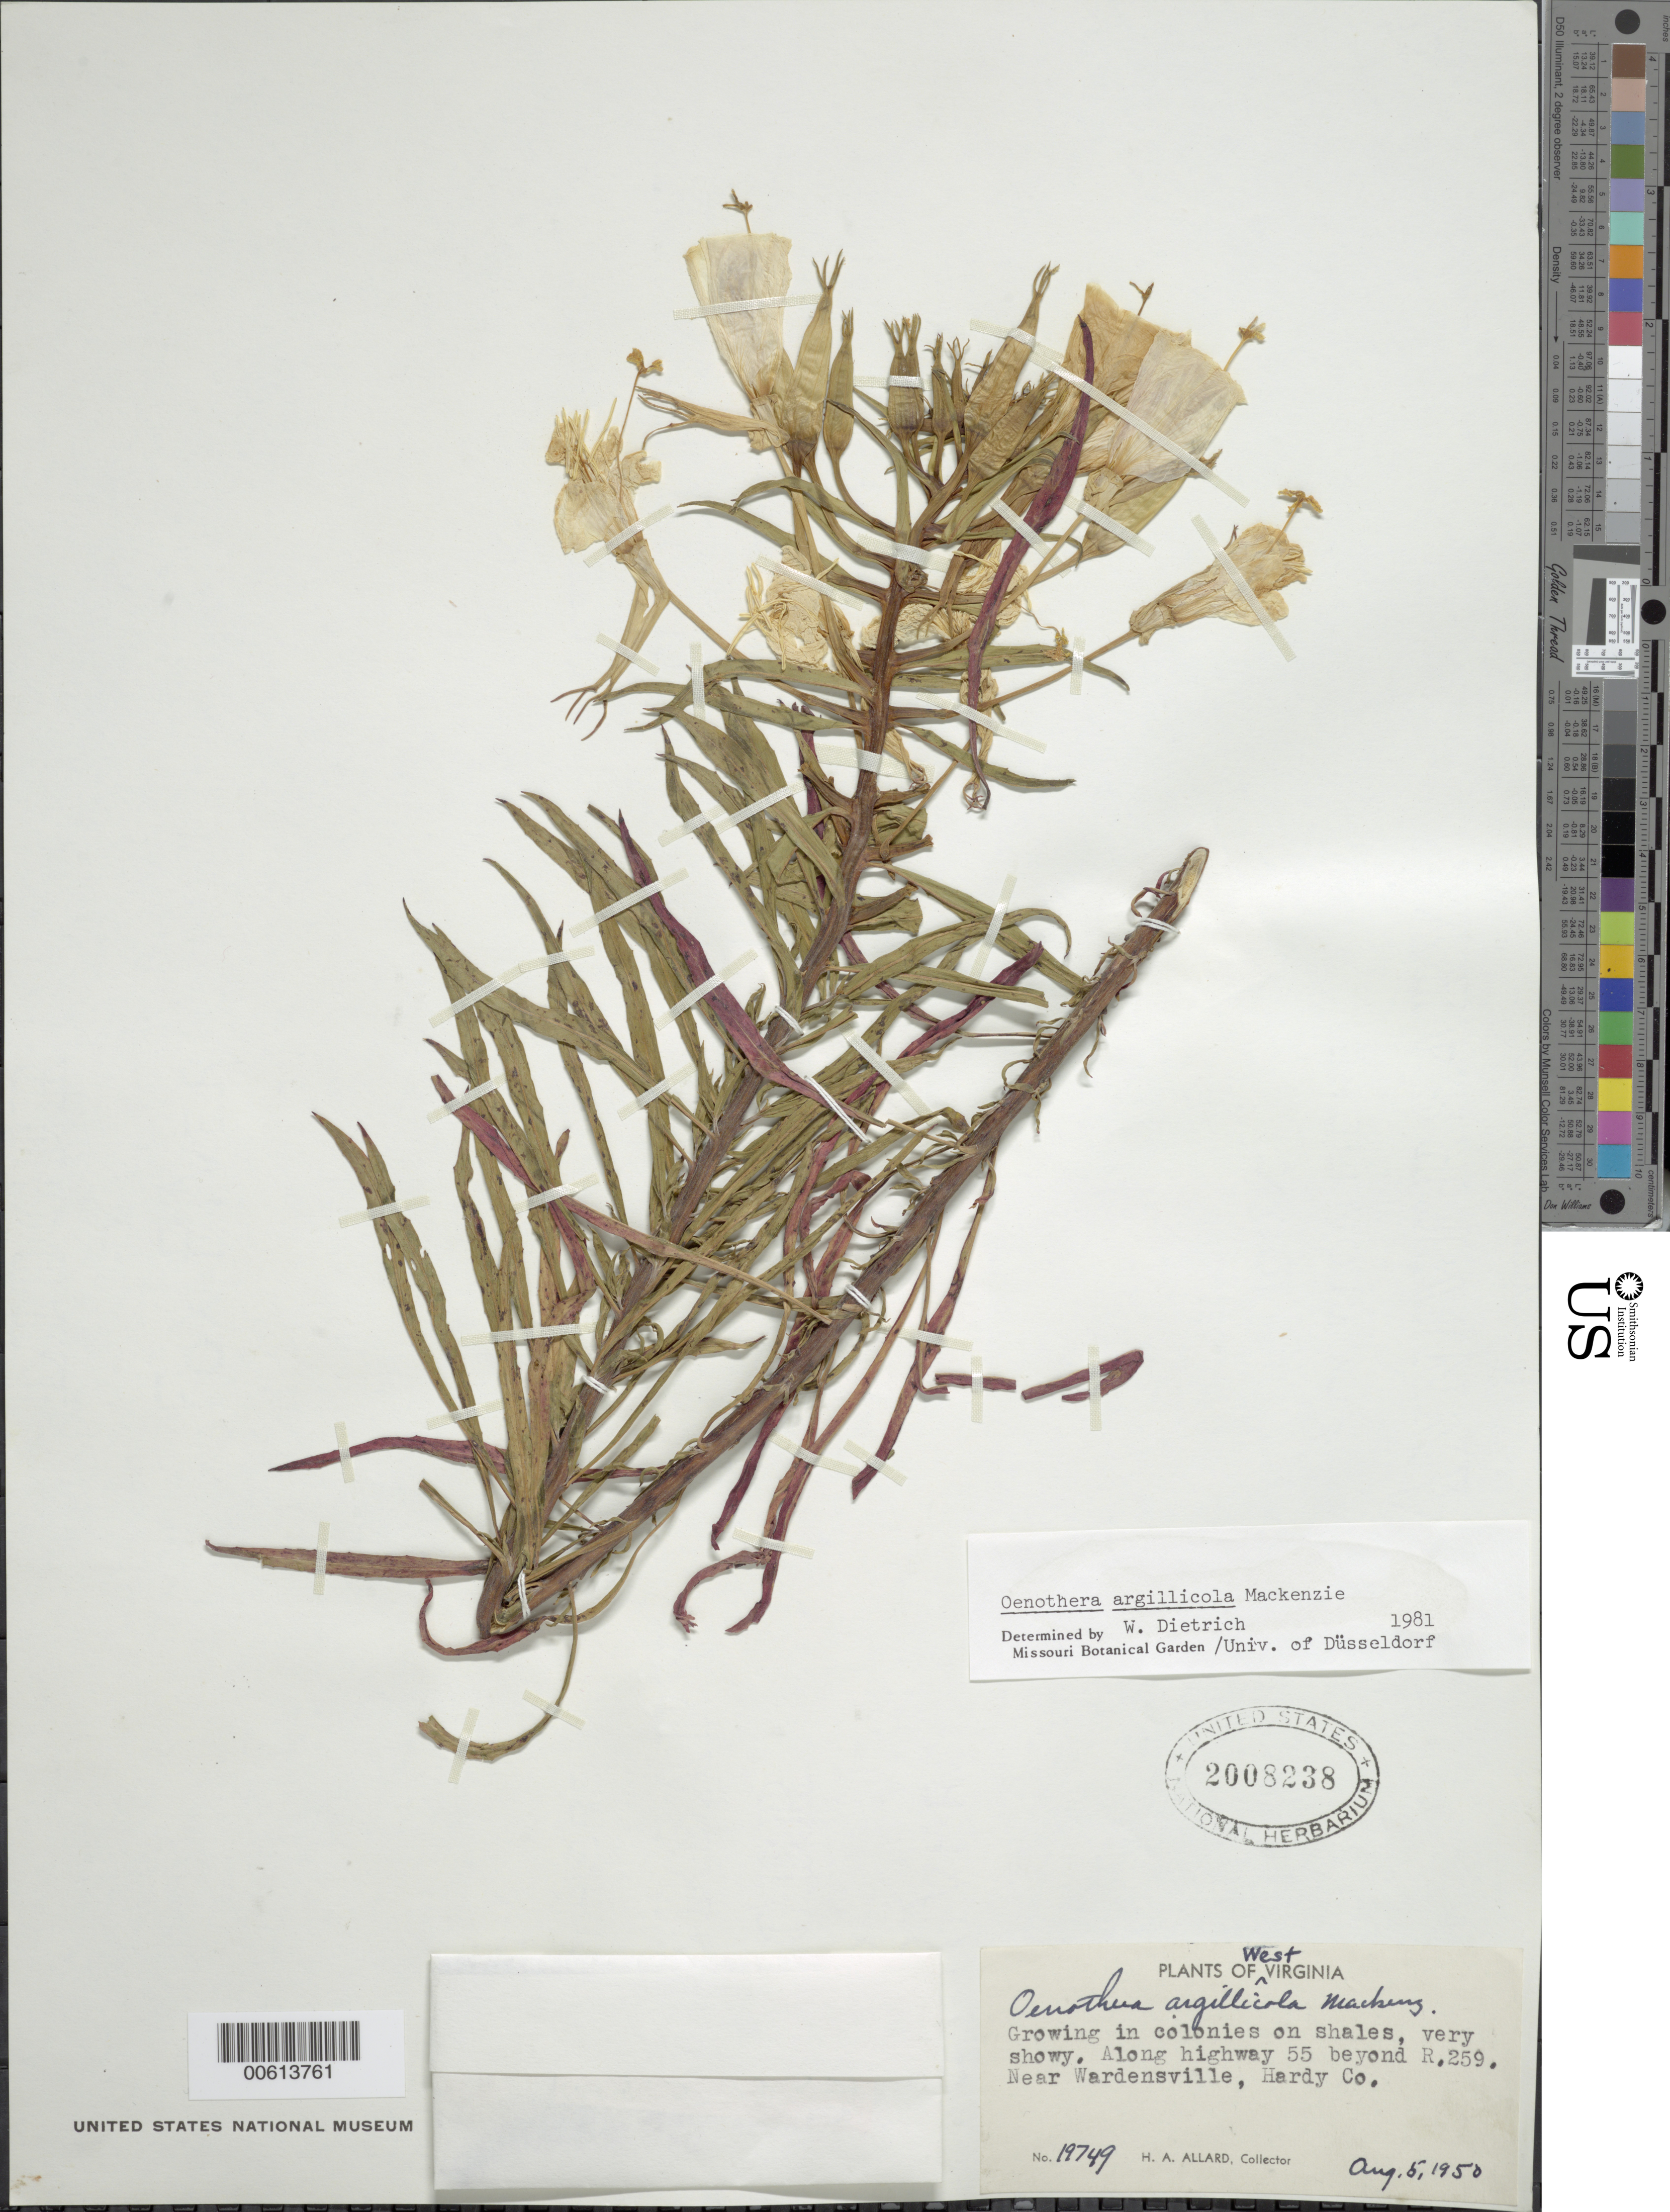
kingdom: Plantae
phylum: Tracheophyta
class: Magnoliopsida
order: Myrtales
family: Onagraceae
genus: Oenothera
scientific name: Oenothera argillicola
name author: Mackenz.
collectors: H. A. Allard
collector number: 19749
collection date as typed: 05 Aug 1950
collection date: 1950-08-05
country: United States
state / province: West Virginia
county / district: Hardy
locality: Near Wardensville, Along highway 55 beyond Rt 259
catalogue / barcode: US 2008238